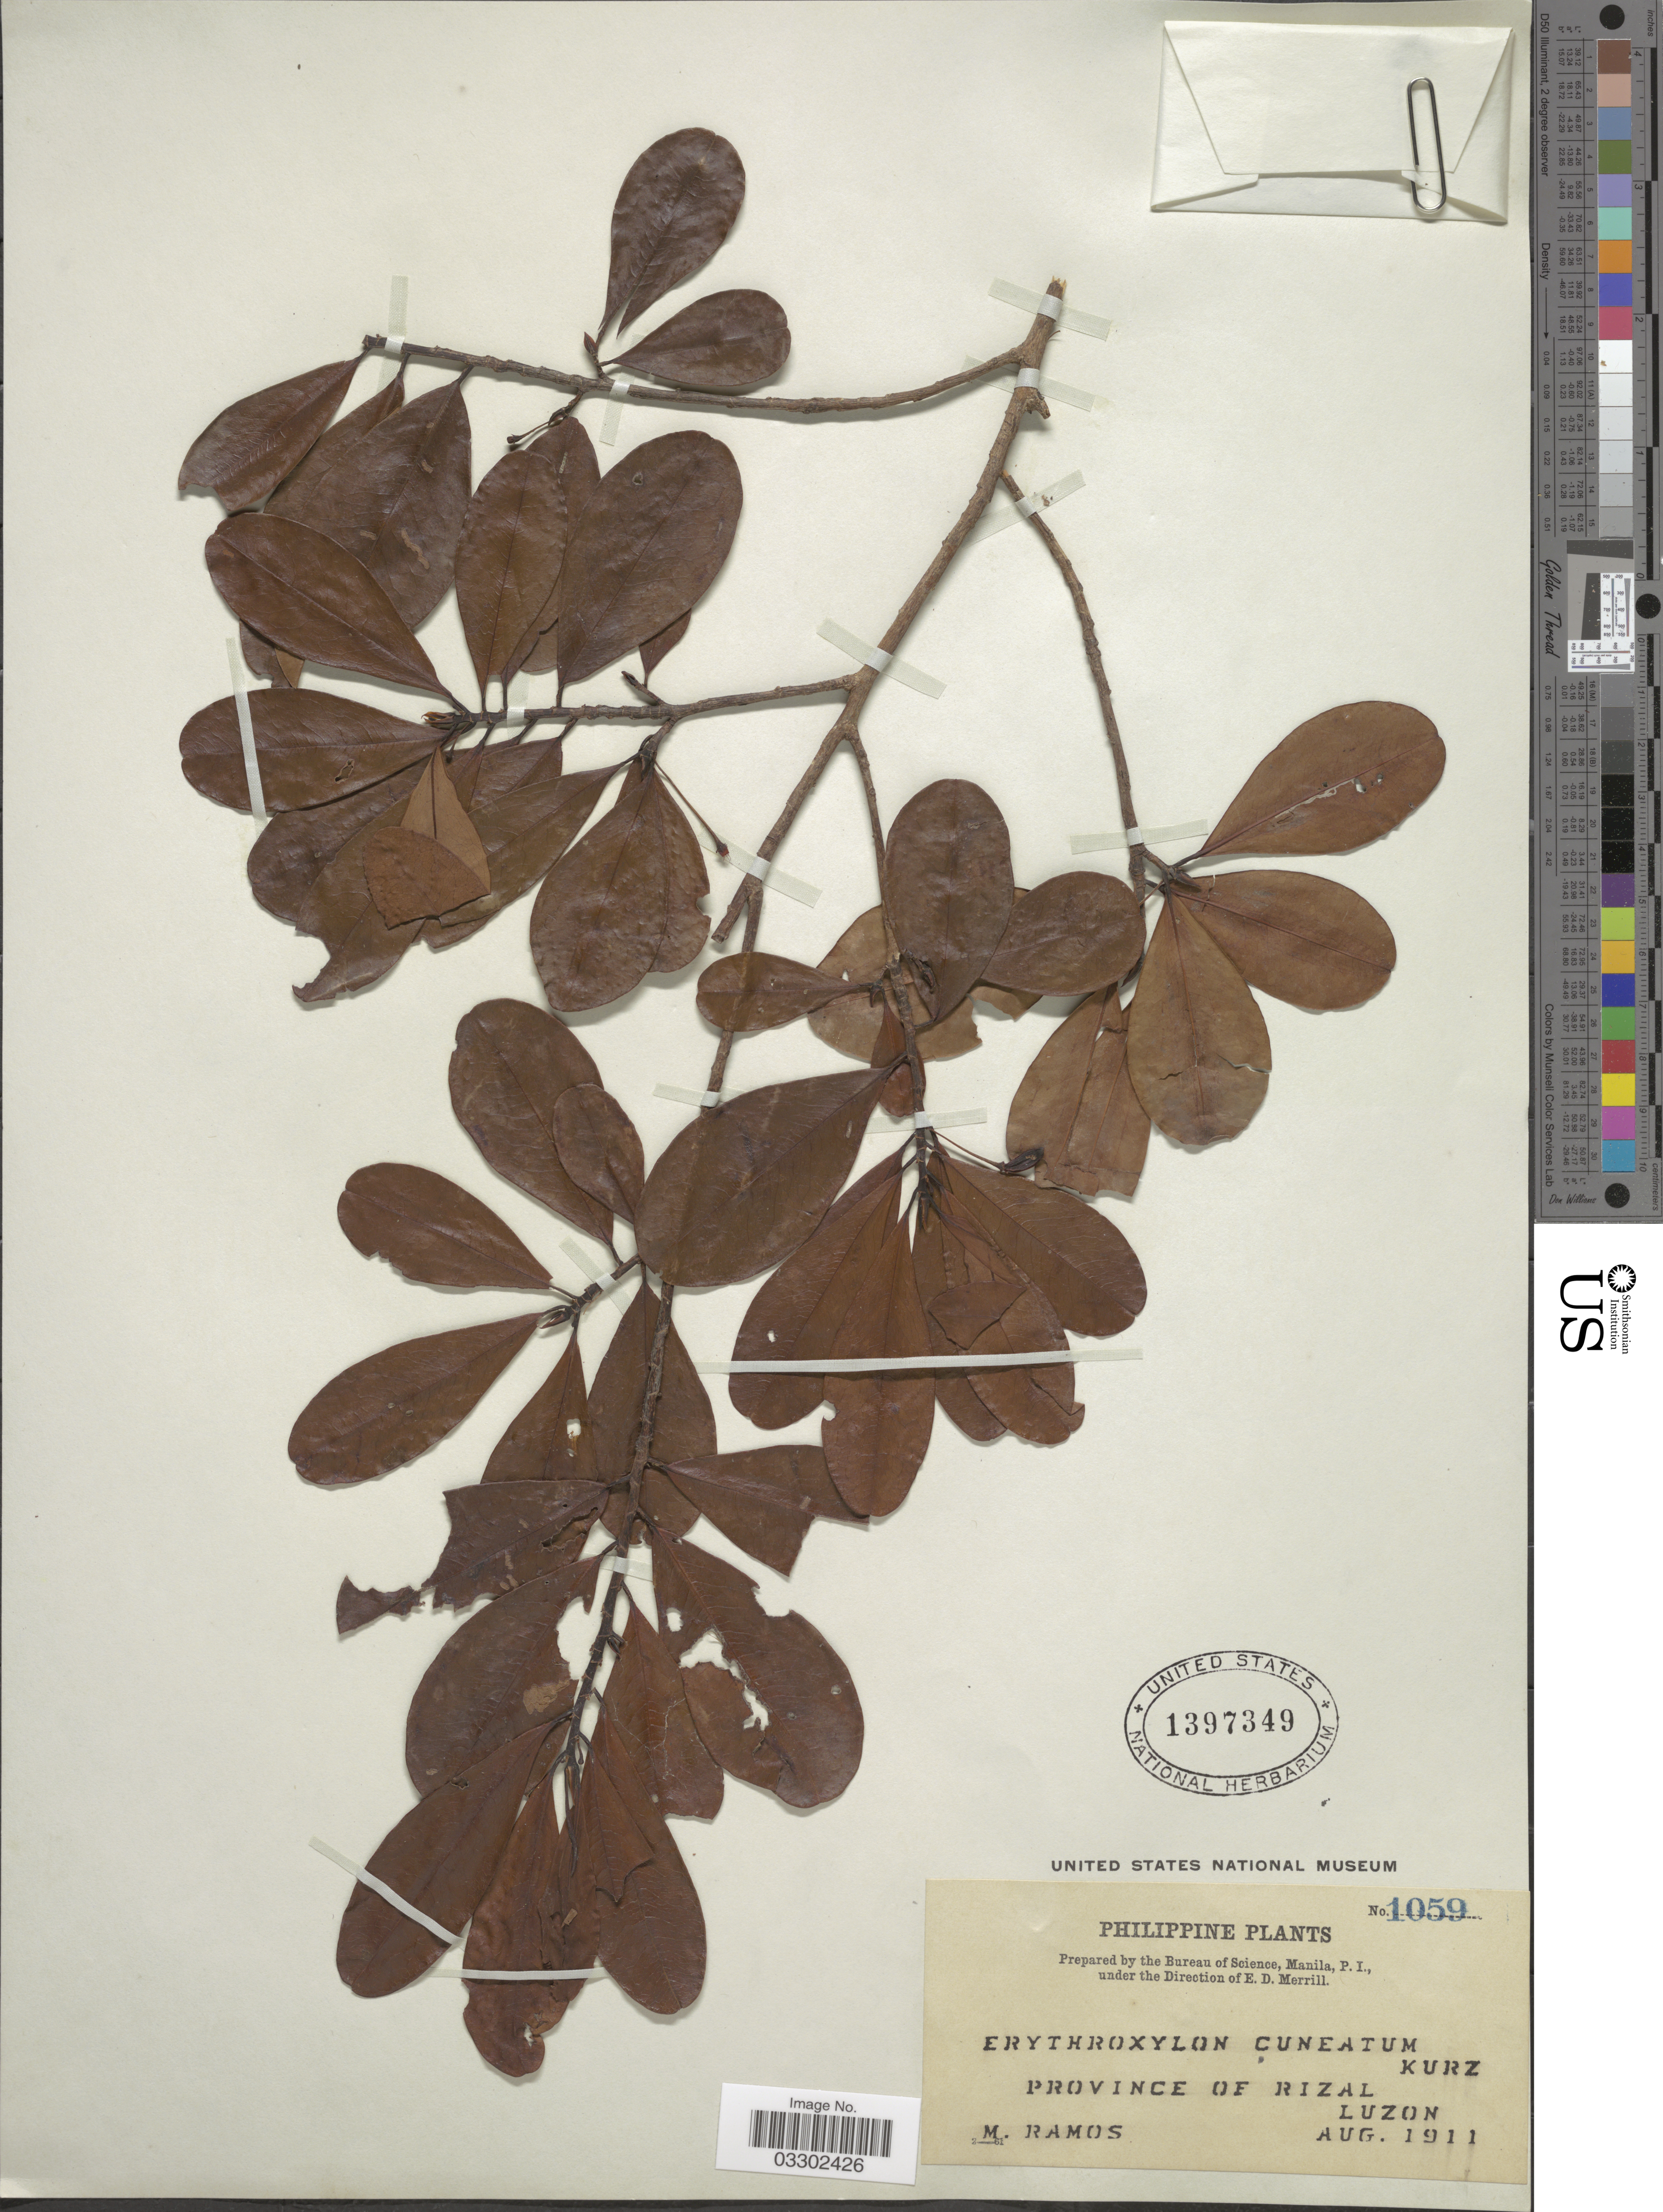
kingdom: Plantae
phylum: Tracheophyta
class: Magnoliopsida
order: Malpighiales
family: Erythroxylaceae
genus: Erythroxylum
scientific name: Erythroxylum cuneatum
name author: (Miq.) Kurz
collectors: M. Ramos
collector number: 1059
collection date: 1911-08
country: Philippines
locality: Province of Rizal, Luzon.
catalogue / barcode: US 1397349